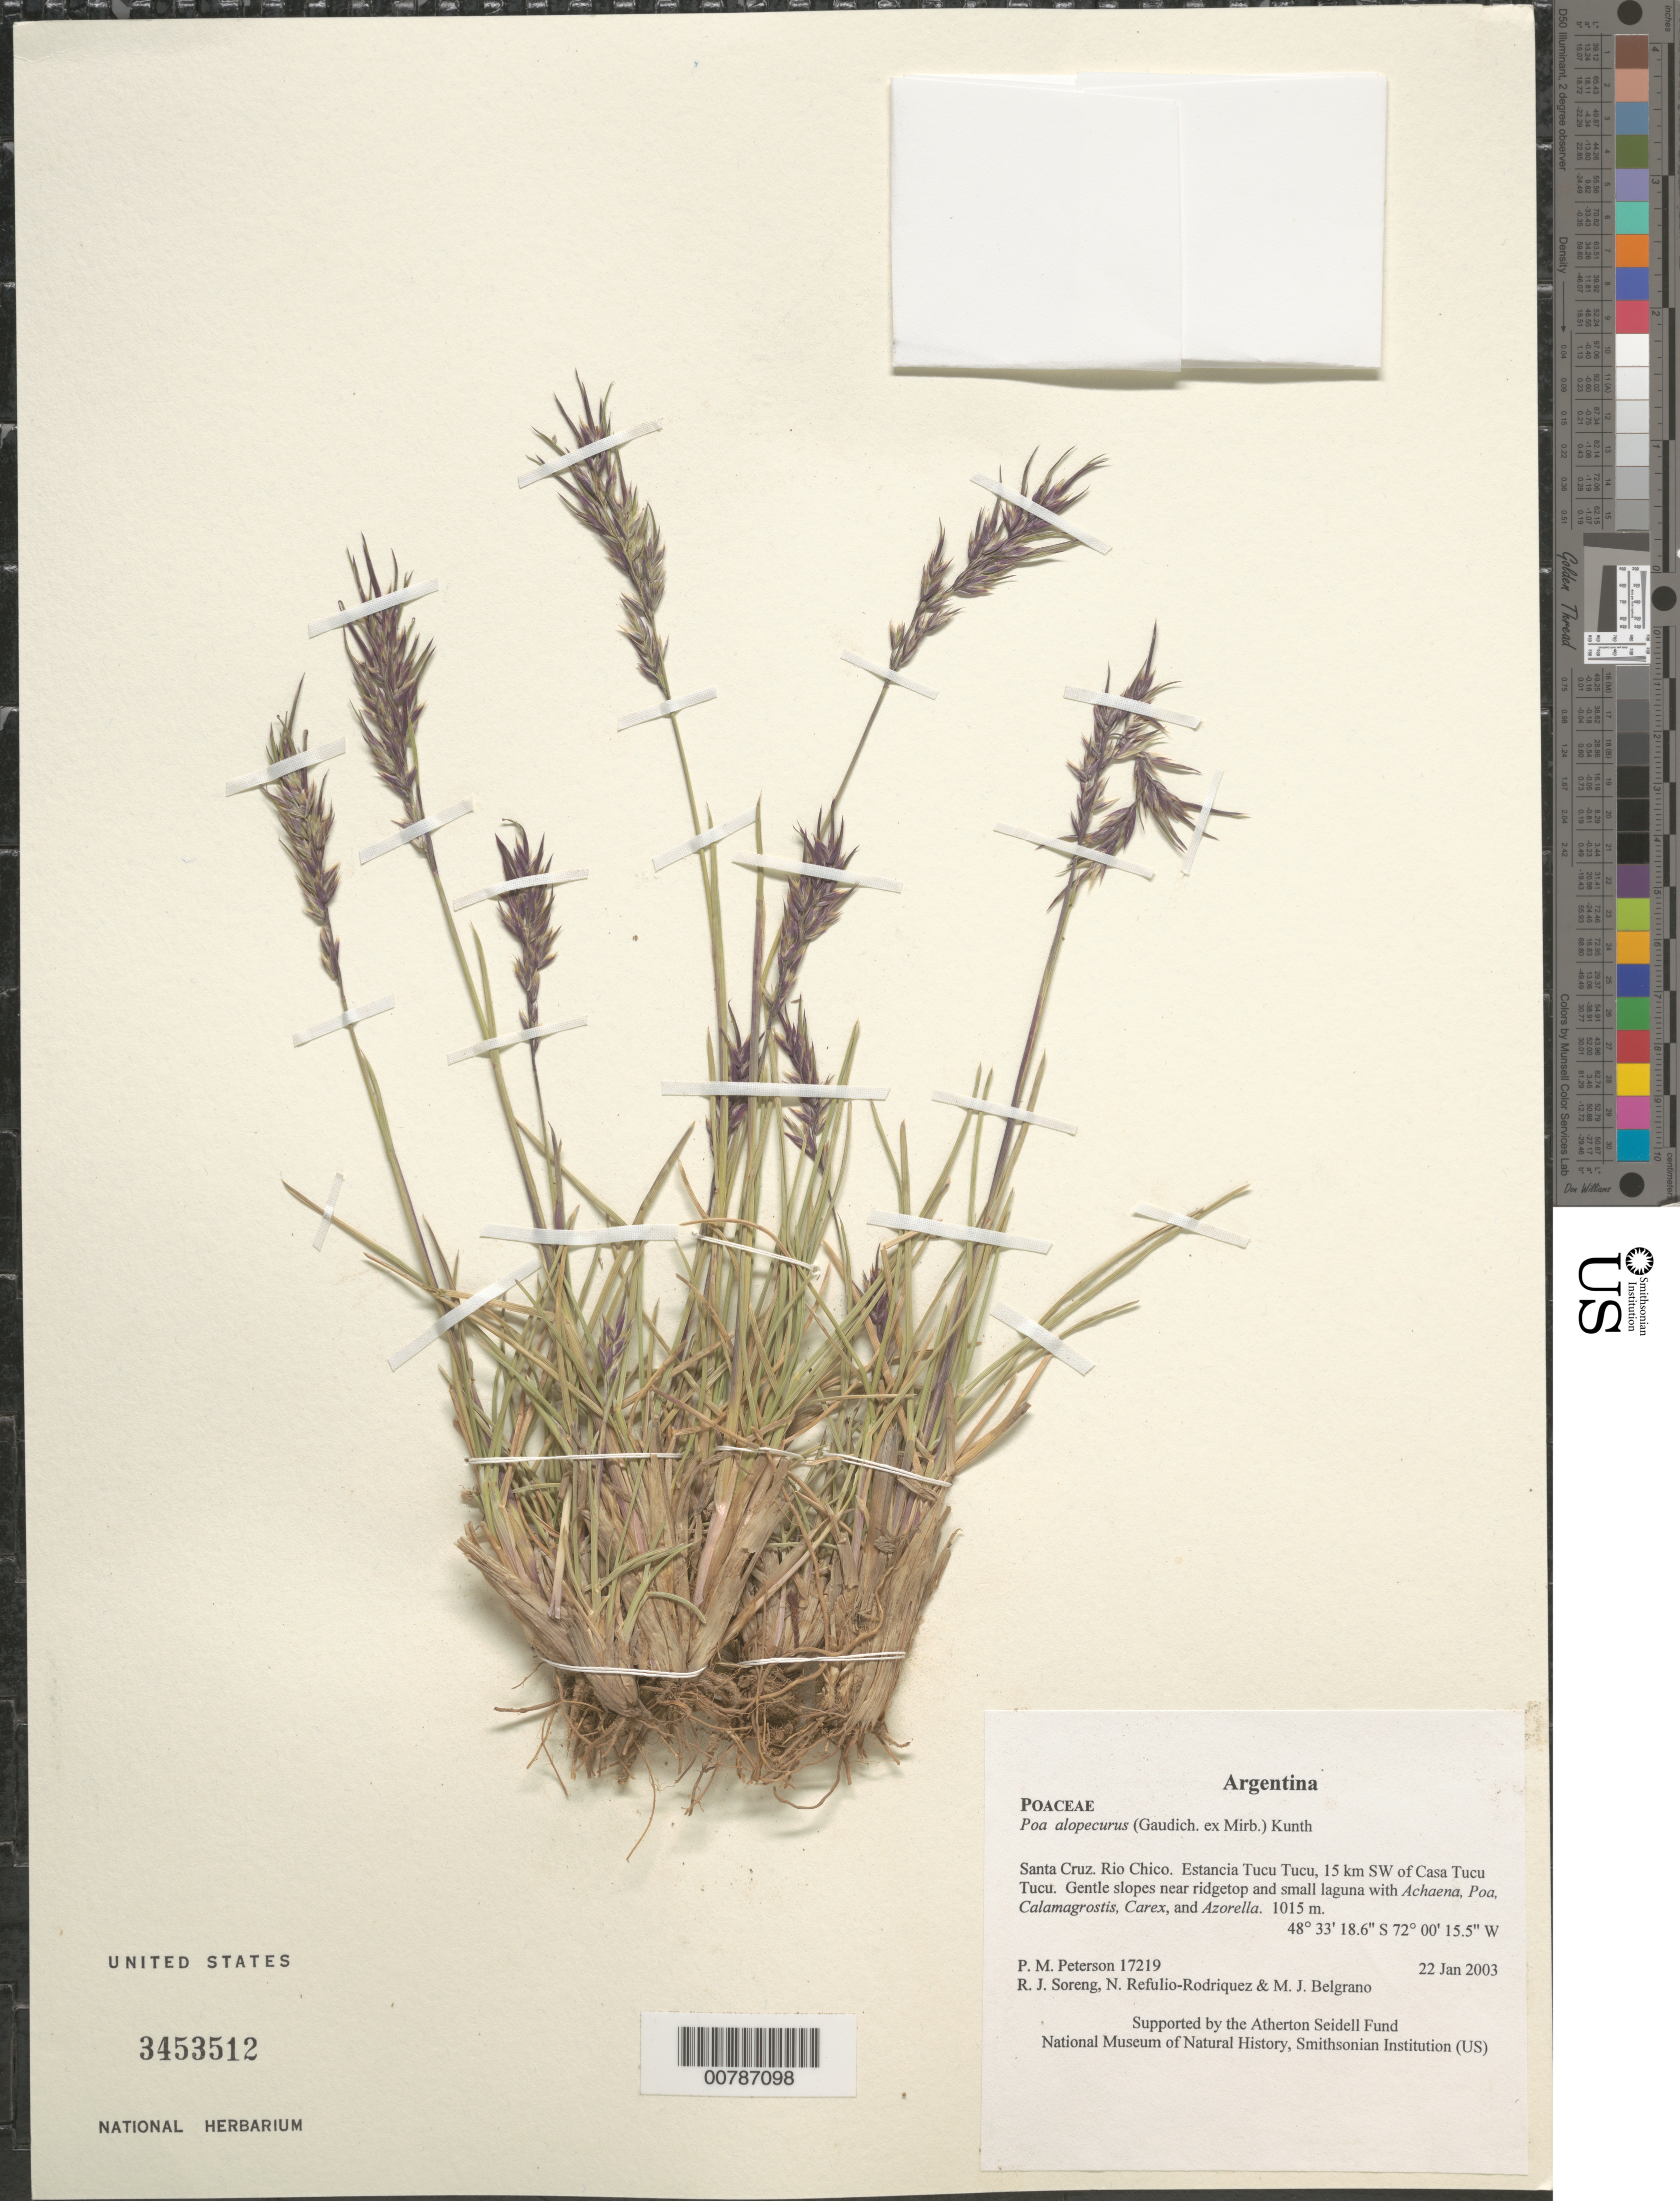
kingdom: Plantae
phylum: Tracheophyta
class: Liliopsida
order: Poales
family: Poaceae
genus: Poa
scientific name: Poa alopecurus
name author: (Gaudich. ex Mirb.) Kunth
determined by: Soreng, Robert J., Research Associate (BOT), Smithsonian Institution - National Museum of Natural History (UNITED STATES)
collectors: P. M. Peterson, R. J. Soreng, N. Refulio-Rodríguez & M. Belgrano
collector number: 17219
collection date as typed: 22 Jan 2003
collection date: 2003-01-22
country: Argentina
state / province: Santa Cruz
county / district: Rio Chico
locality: Estancia Tucu Tucu, 15 km SW of Casa Tucu Tucu. Gentle slopes near ridgetop and small laguna with Achaena, Poa, Calamagrostis, Carex, and Azorella.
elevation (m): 1015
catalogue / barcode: US 3453512